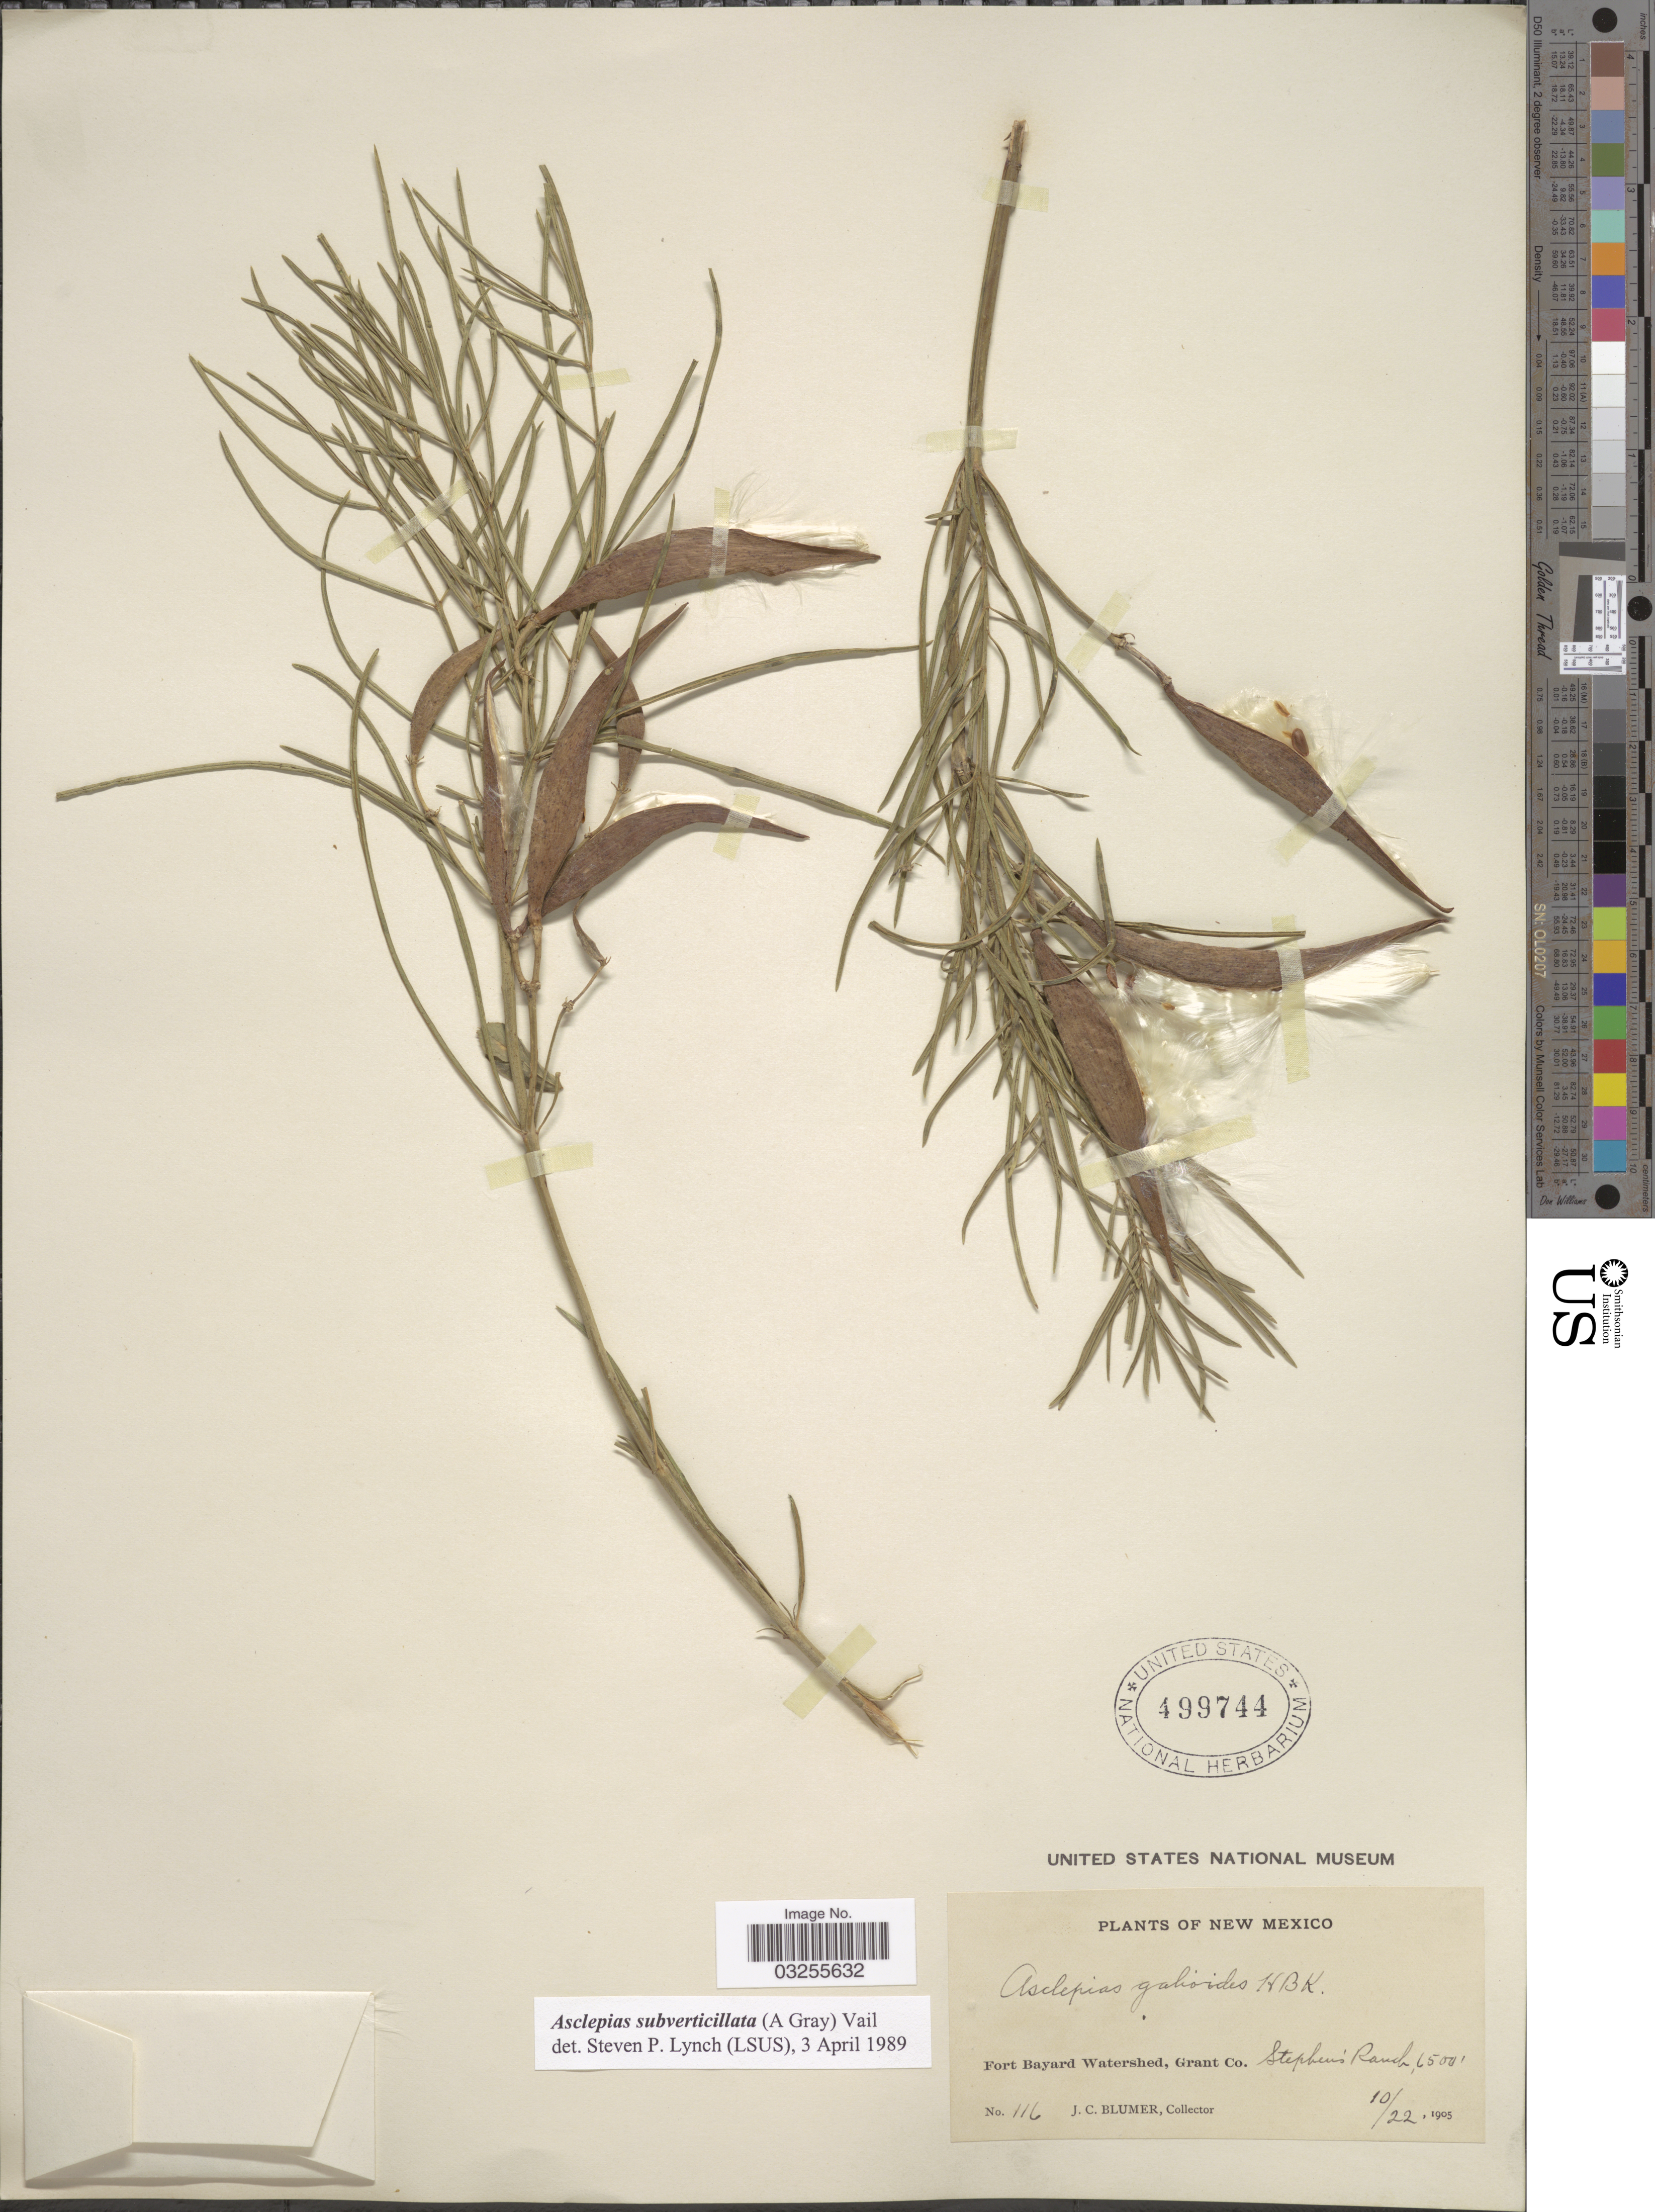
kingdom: Plantae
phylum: Tracheophyta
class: Magnoliopsida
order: Gentianales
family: Apocynaceae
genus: Asclepias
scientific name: Asclepias subverticillata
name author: (A. Gray) Vail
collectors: J. C. Blumer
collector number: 116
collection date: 1905-10-22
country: United States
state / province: New Mexico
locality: Fort Bayard Watershed, Grant Co. Stephen's Ranch.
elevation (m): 1981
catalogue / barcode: US 499744